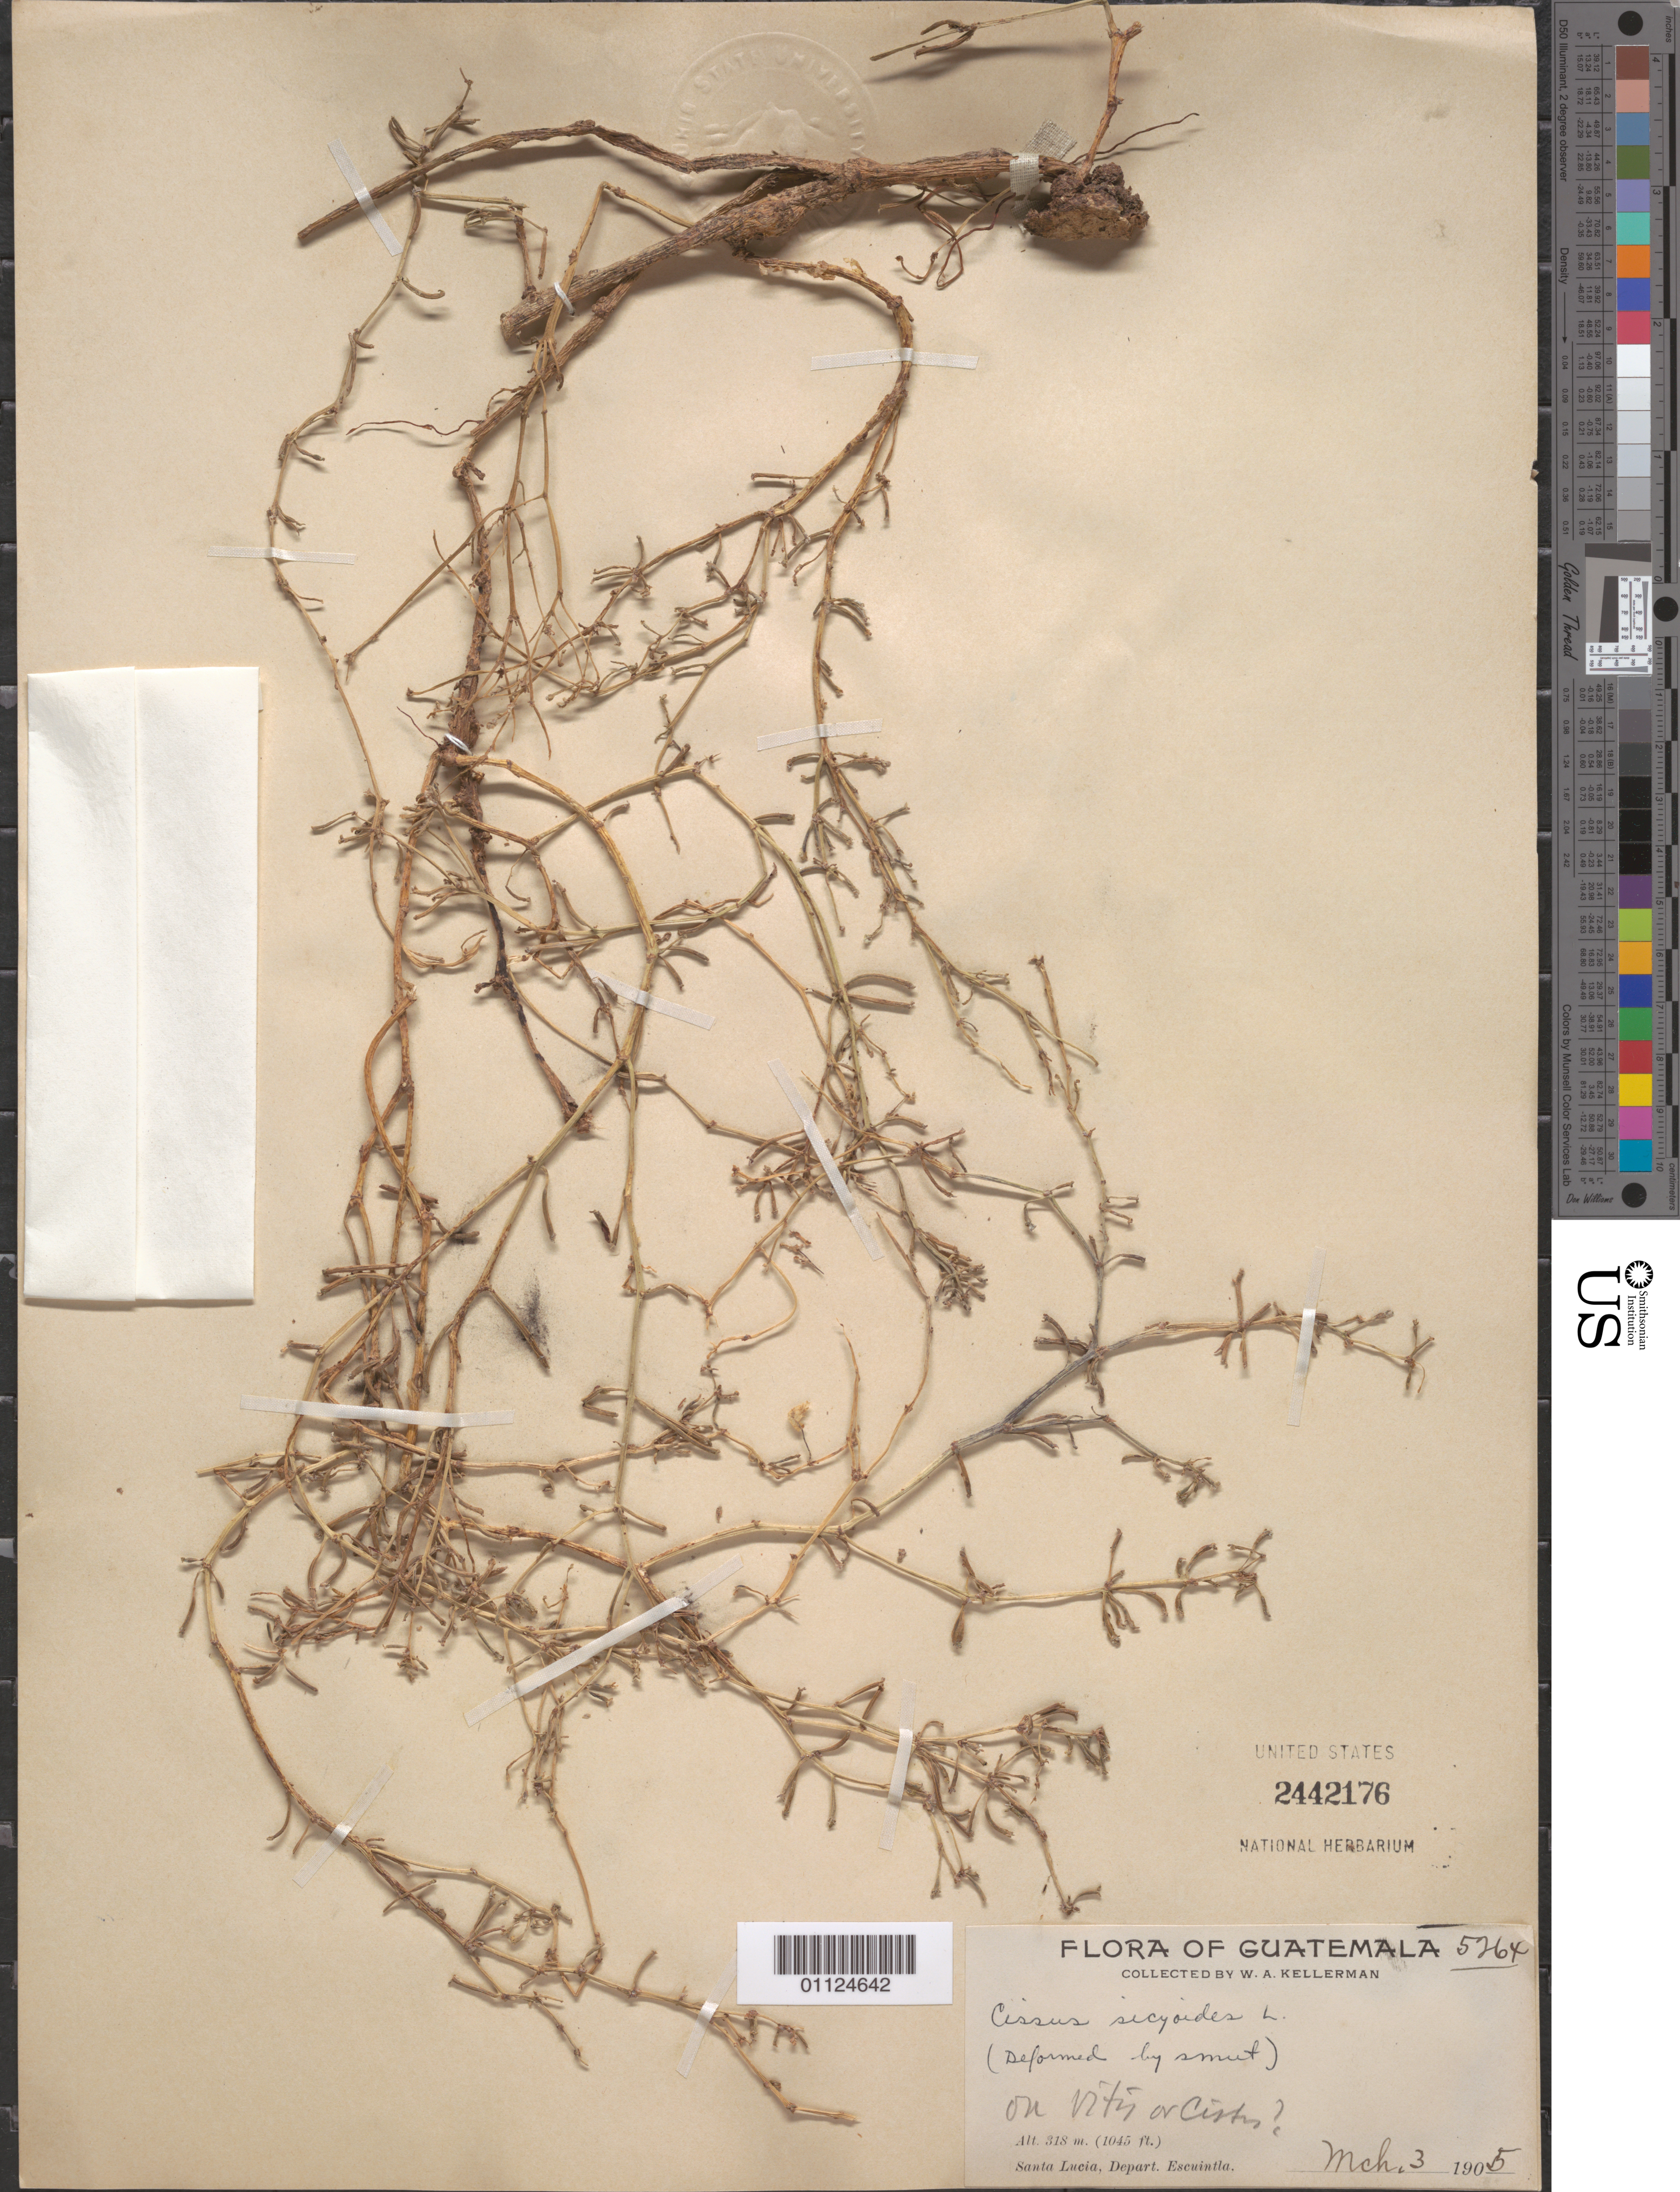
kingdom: Plantae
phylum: Tracheophyta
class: Magnoliopsida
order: Vitales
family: Vitaceae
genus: Cissus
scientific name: Cissus verticillata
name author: (L.) Nicolson & C.E. Jarvis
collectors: W. Kellerman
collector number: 5264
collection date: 1905-03-03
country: Guatemala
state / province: Escuintla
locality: Santa Lucia.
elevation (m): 318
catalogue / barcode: US 2442176